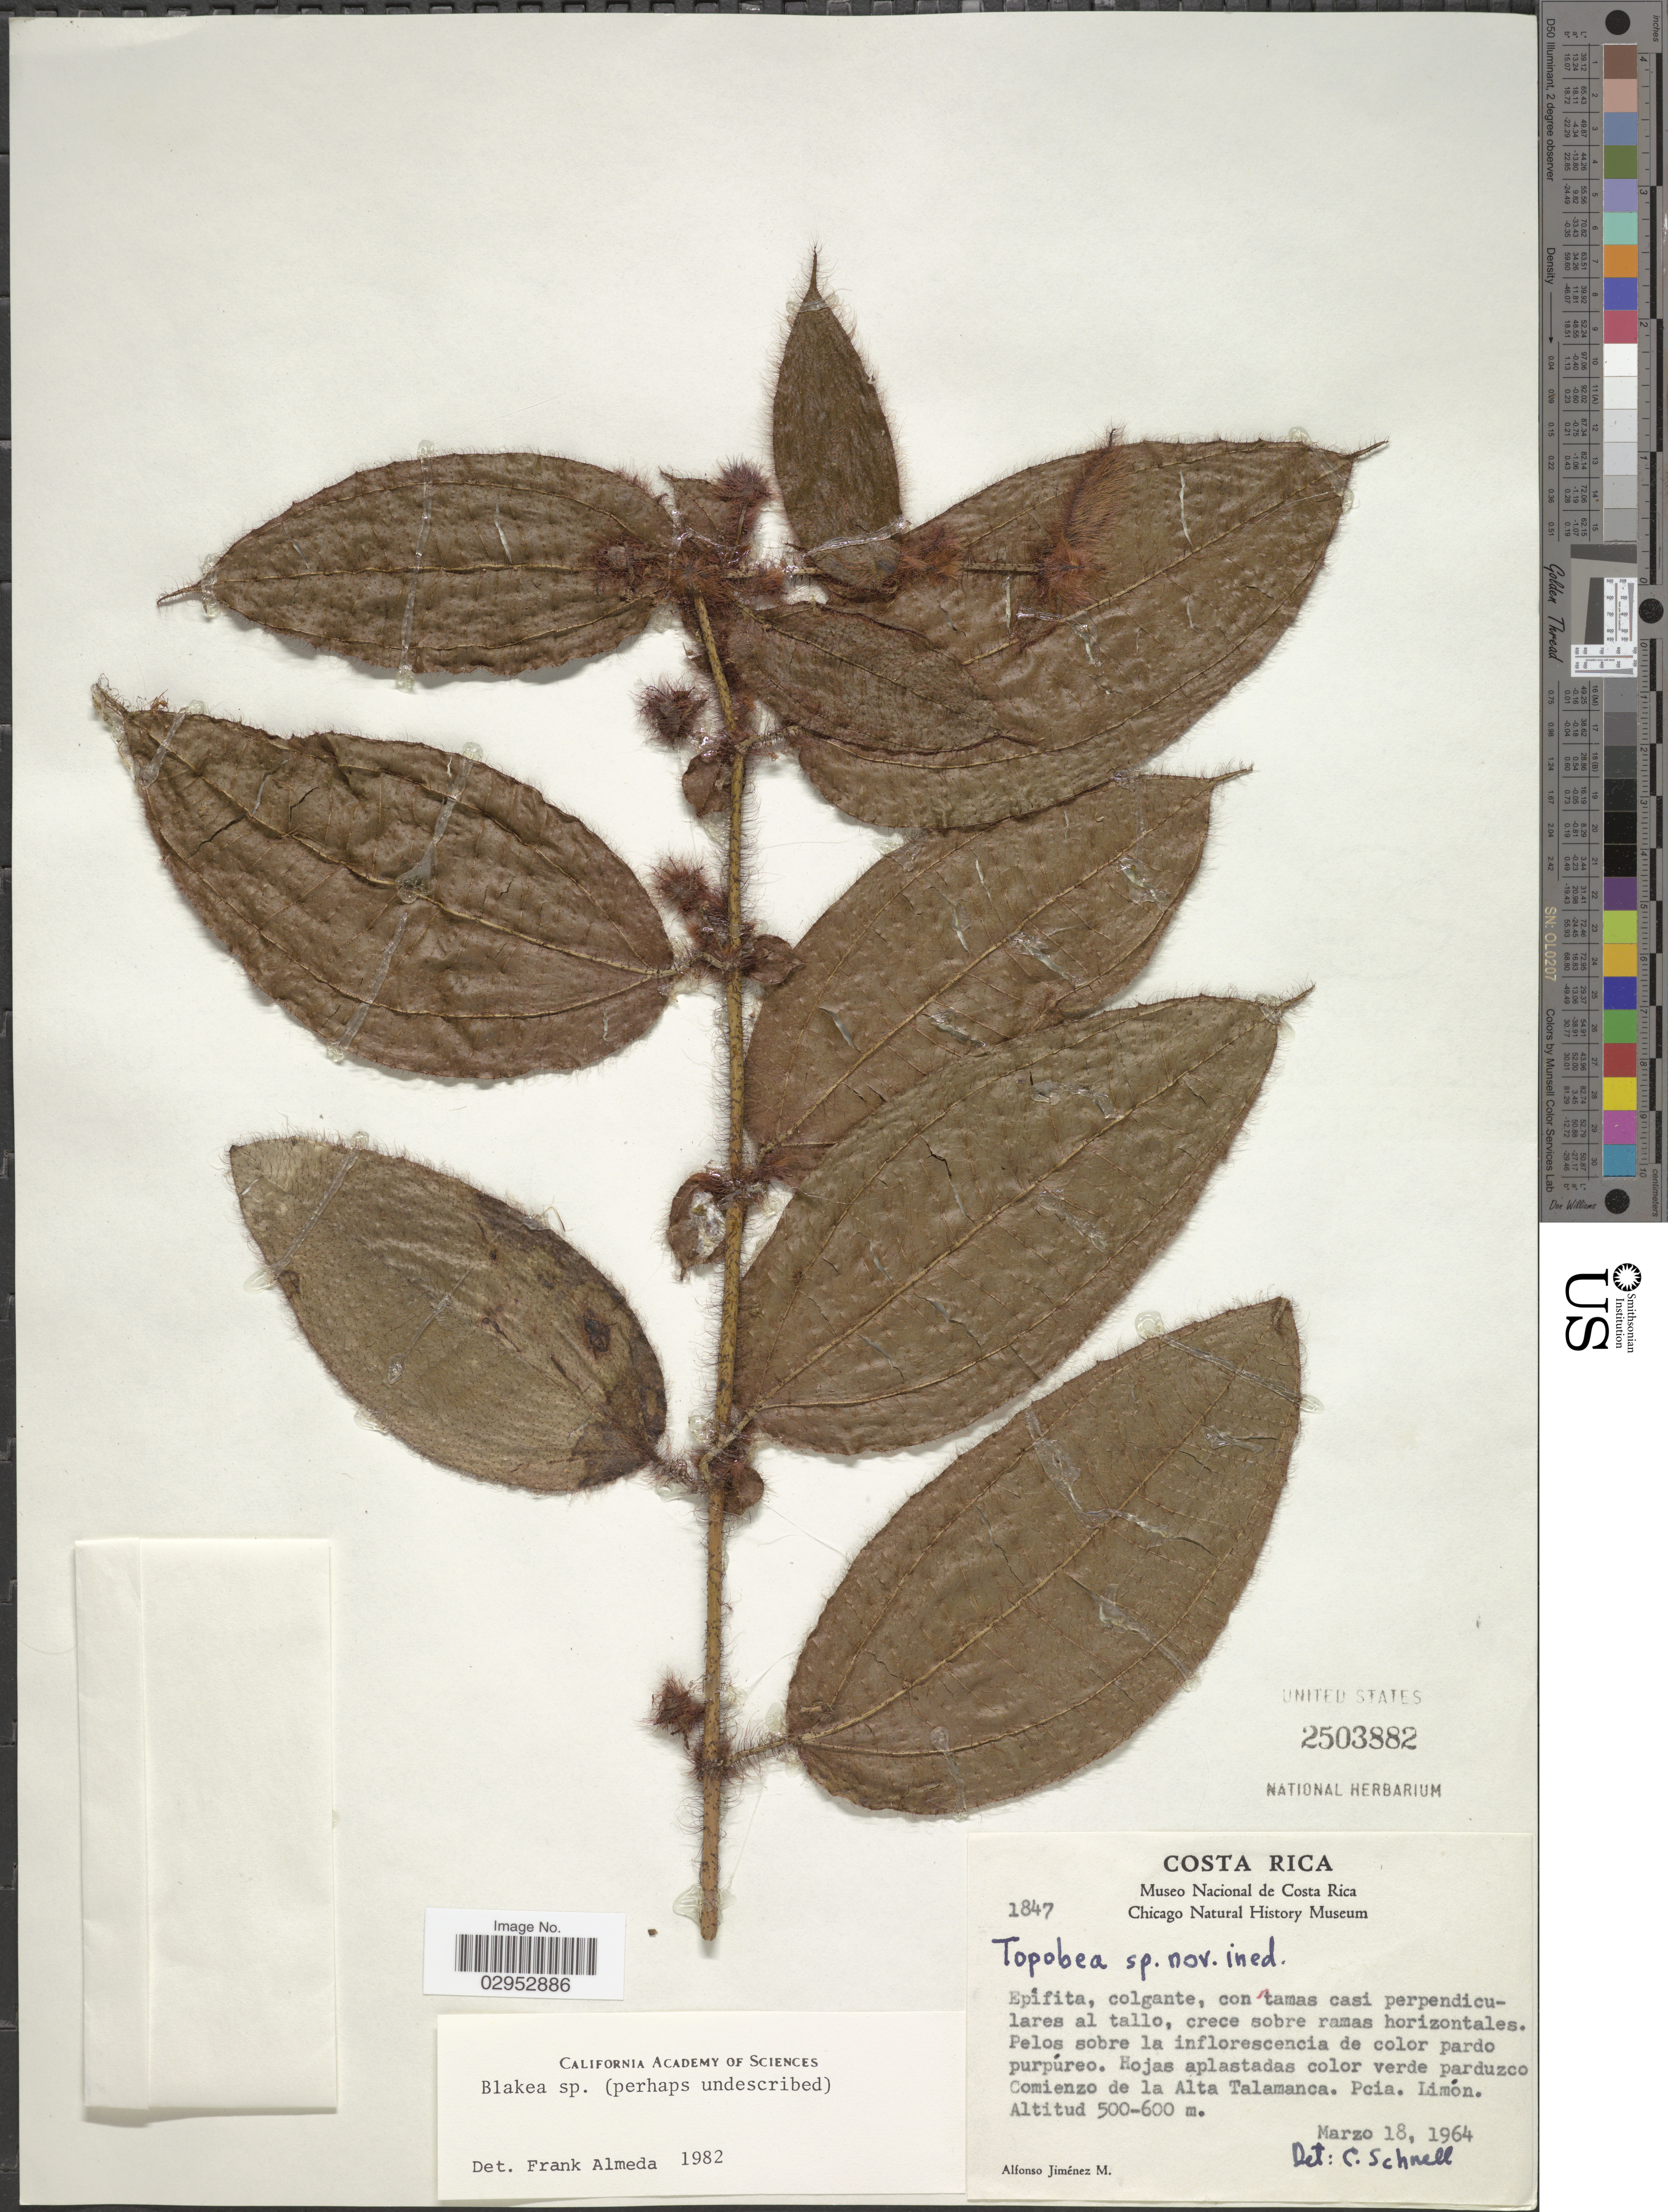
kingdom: Plantae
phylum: Tracheophyta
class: Magnoliopsida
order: Myrtales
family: Melastomataceae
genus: Blakea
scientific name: Blakea sp.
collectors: A. Jimenez M.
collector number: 1847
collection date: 1964-03-18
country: Costa Rica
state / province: Limón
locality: Comienzo de la Alta Talamanca.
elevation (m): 500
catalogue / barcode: US 2503882